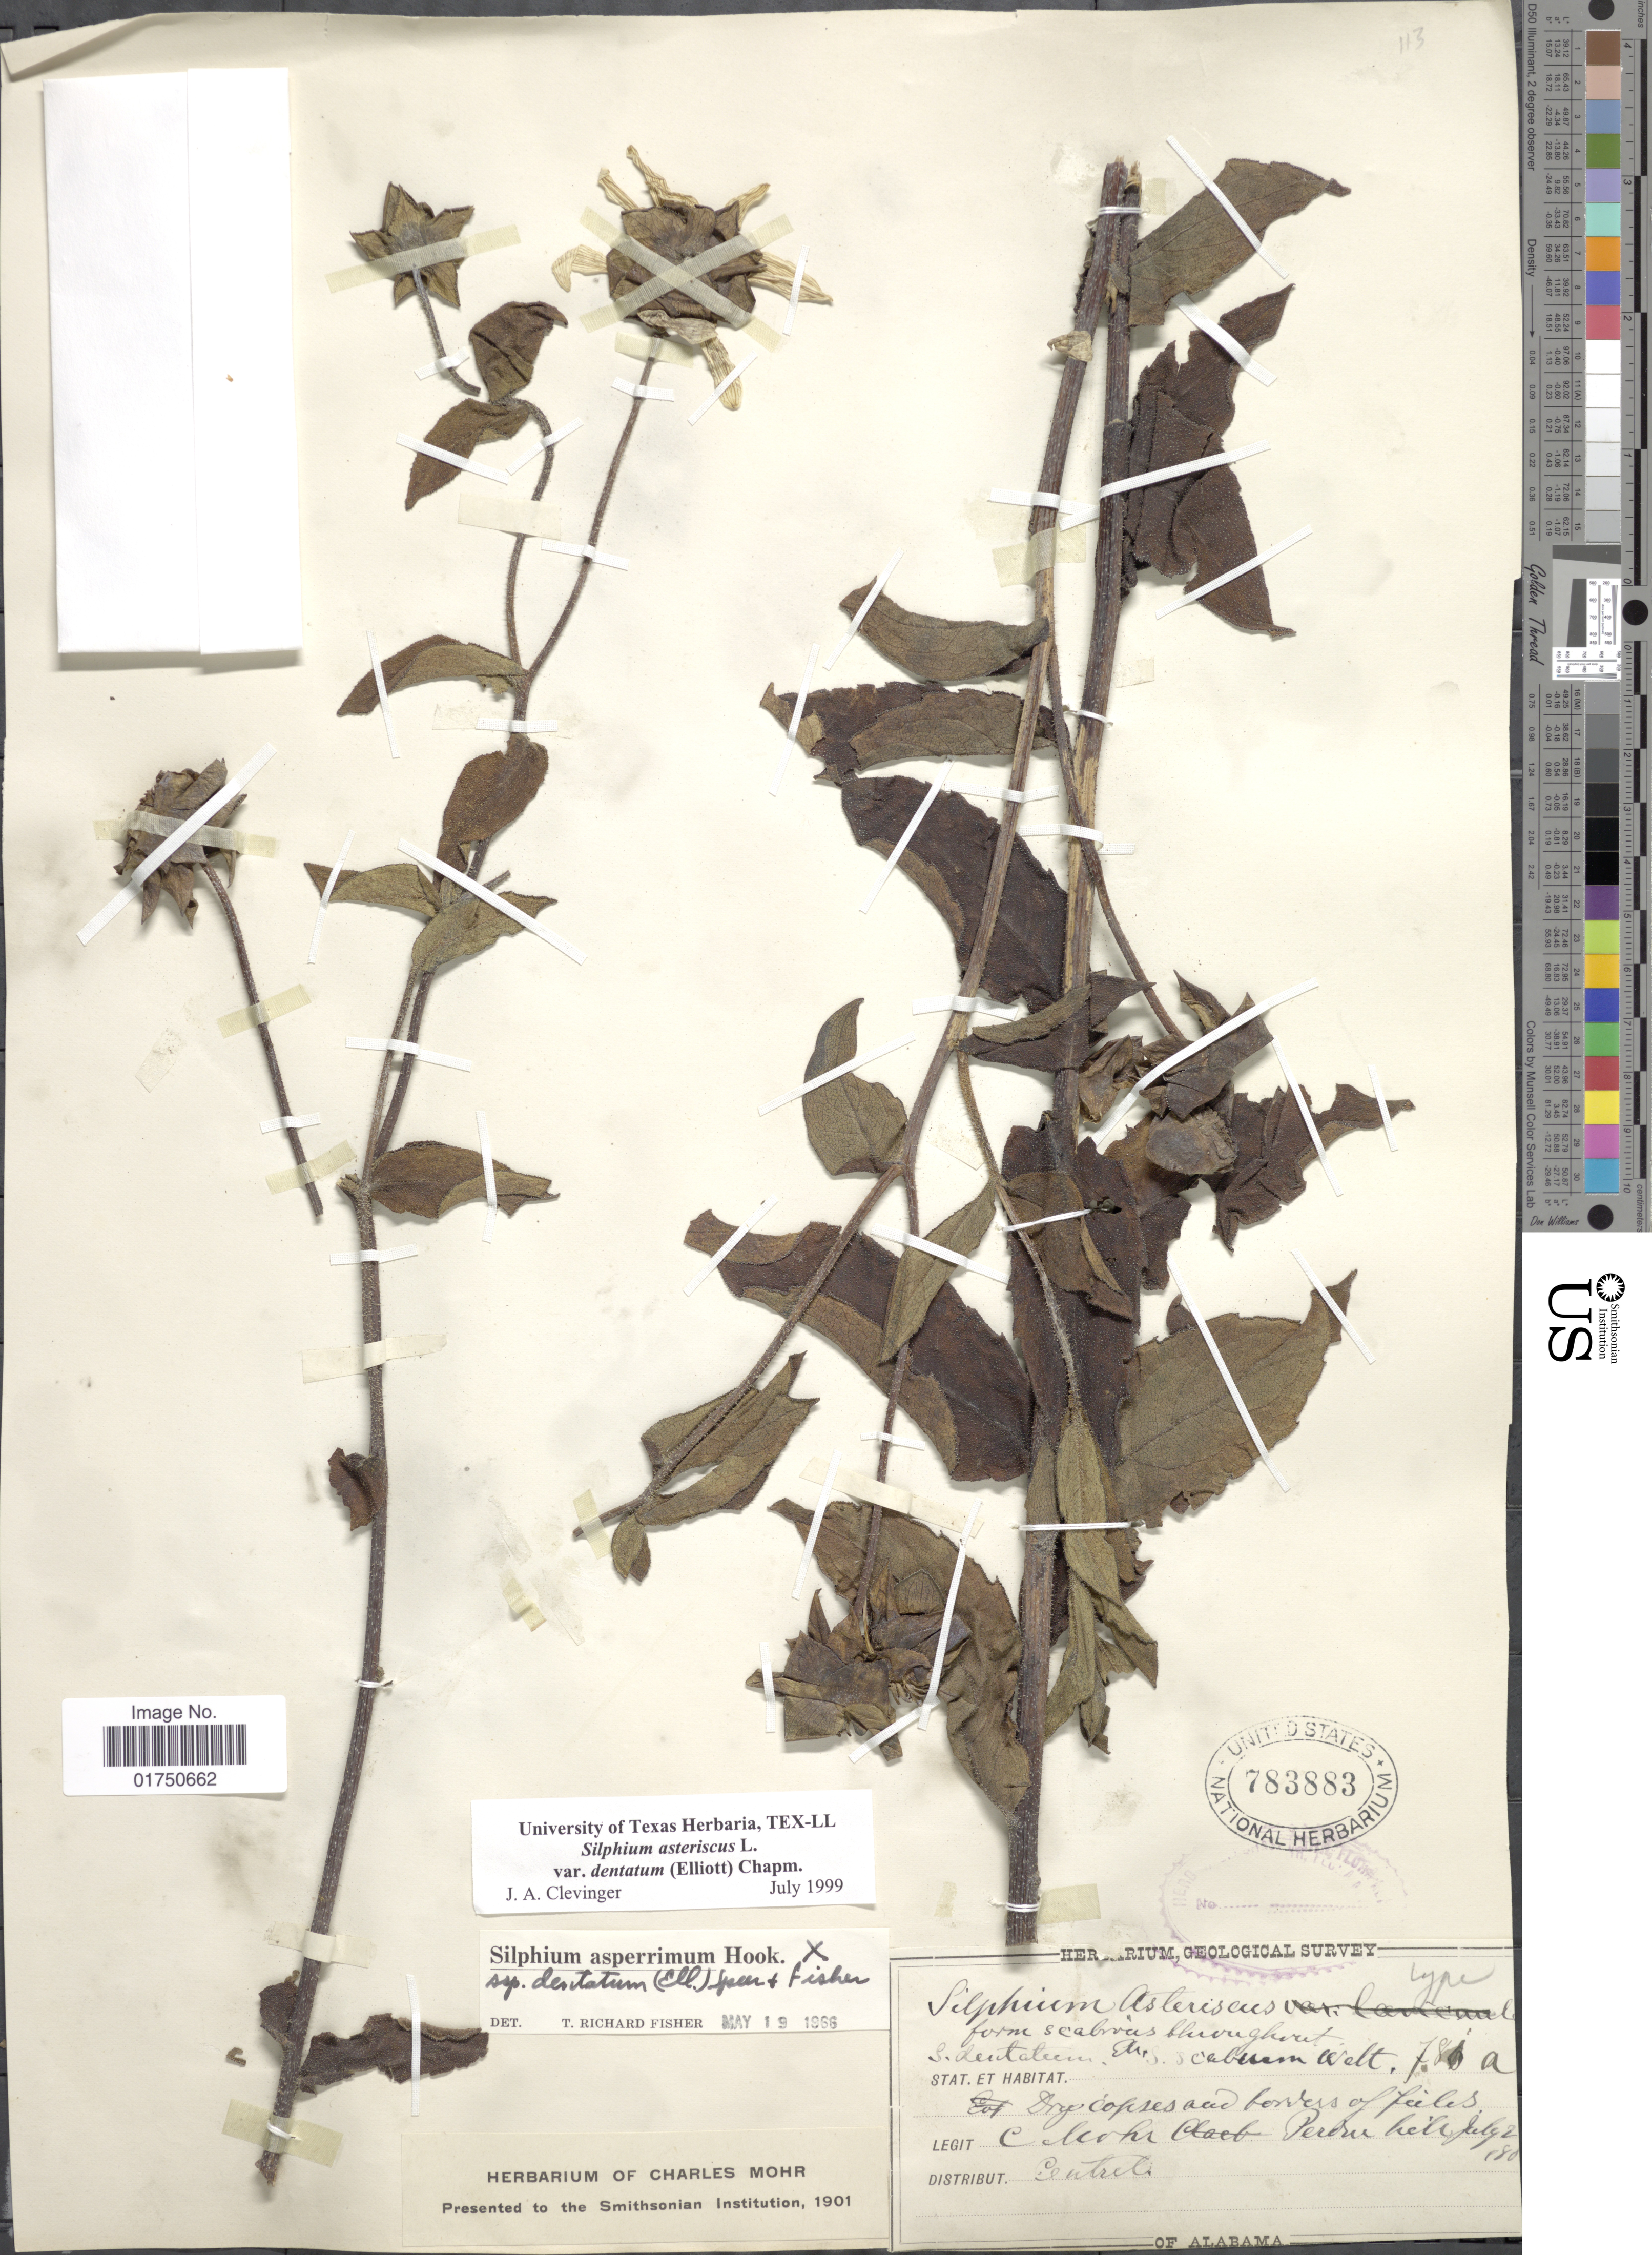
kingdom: Plantae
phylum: Tracheophyta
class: Magnoliopsida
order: Asterales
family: Asteraceae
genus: Silphium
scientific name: Silphium asteriscus var. dentatum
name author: (Elliott) Chapm.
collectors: C. T. Mohr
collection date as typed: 180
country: United States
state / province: Alabama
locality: Perdue Hill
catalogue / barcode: US 783883